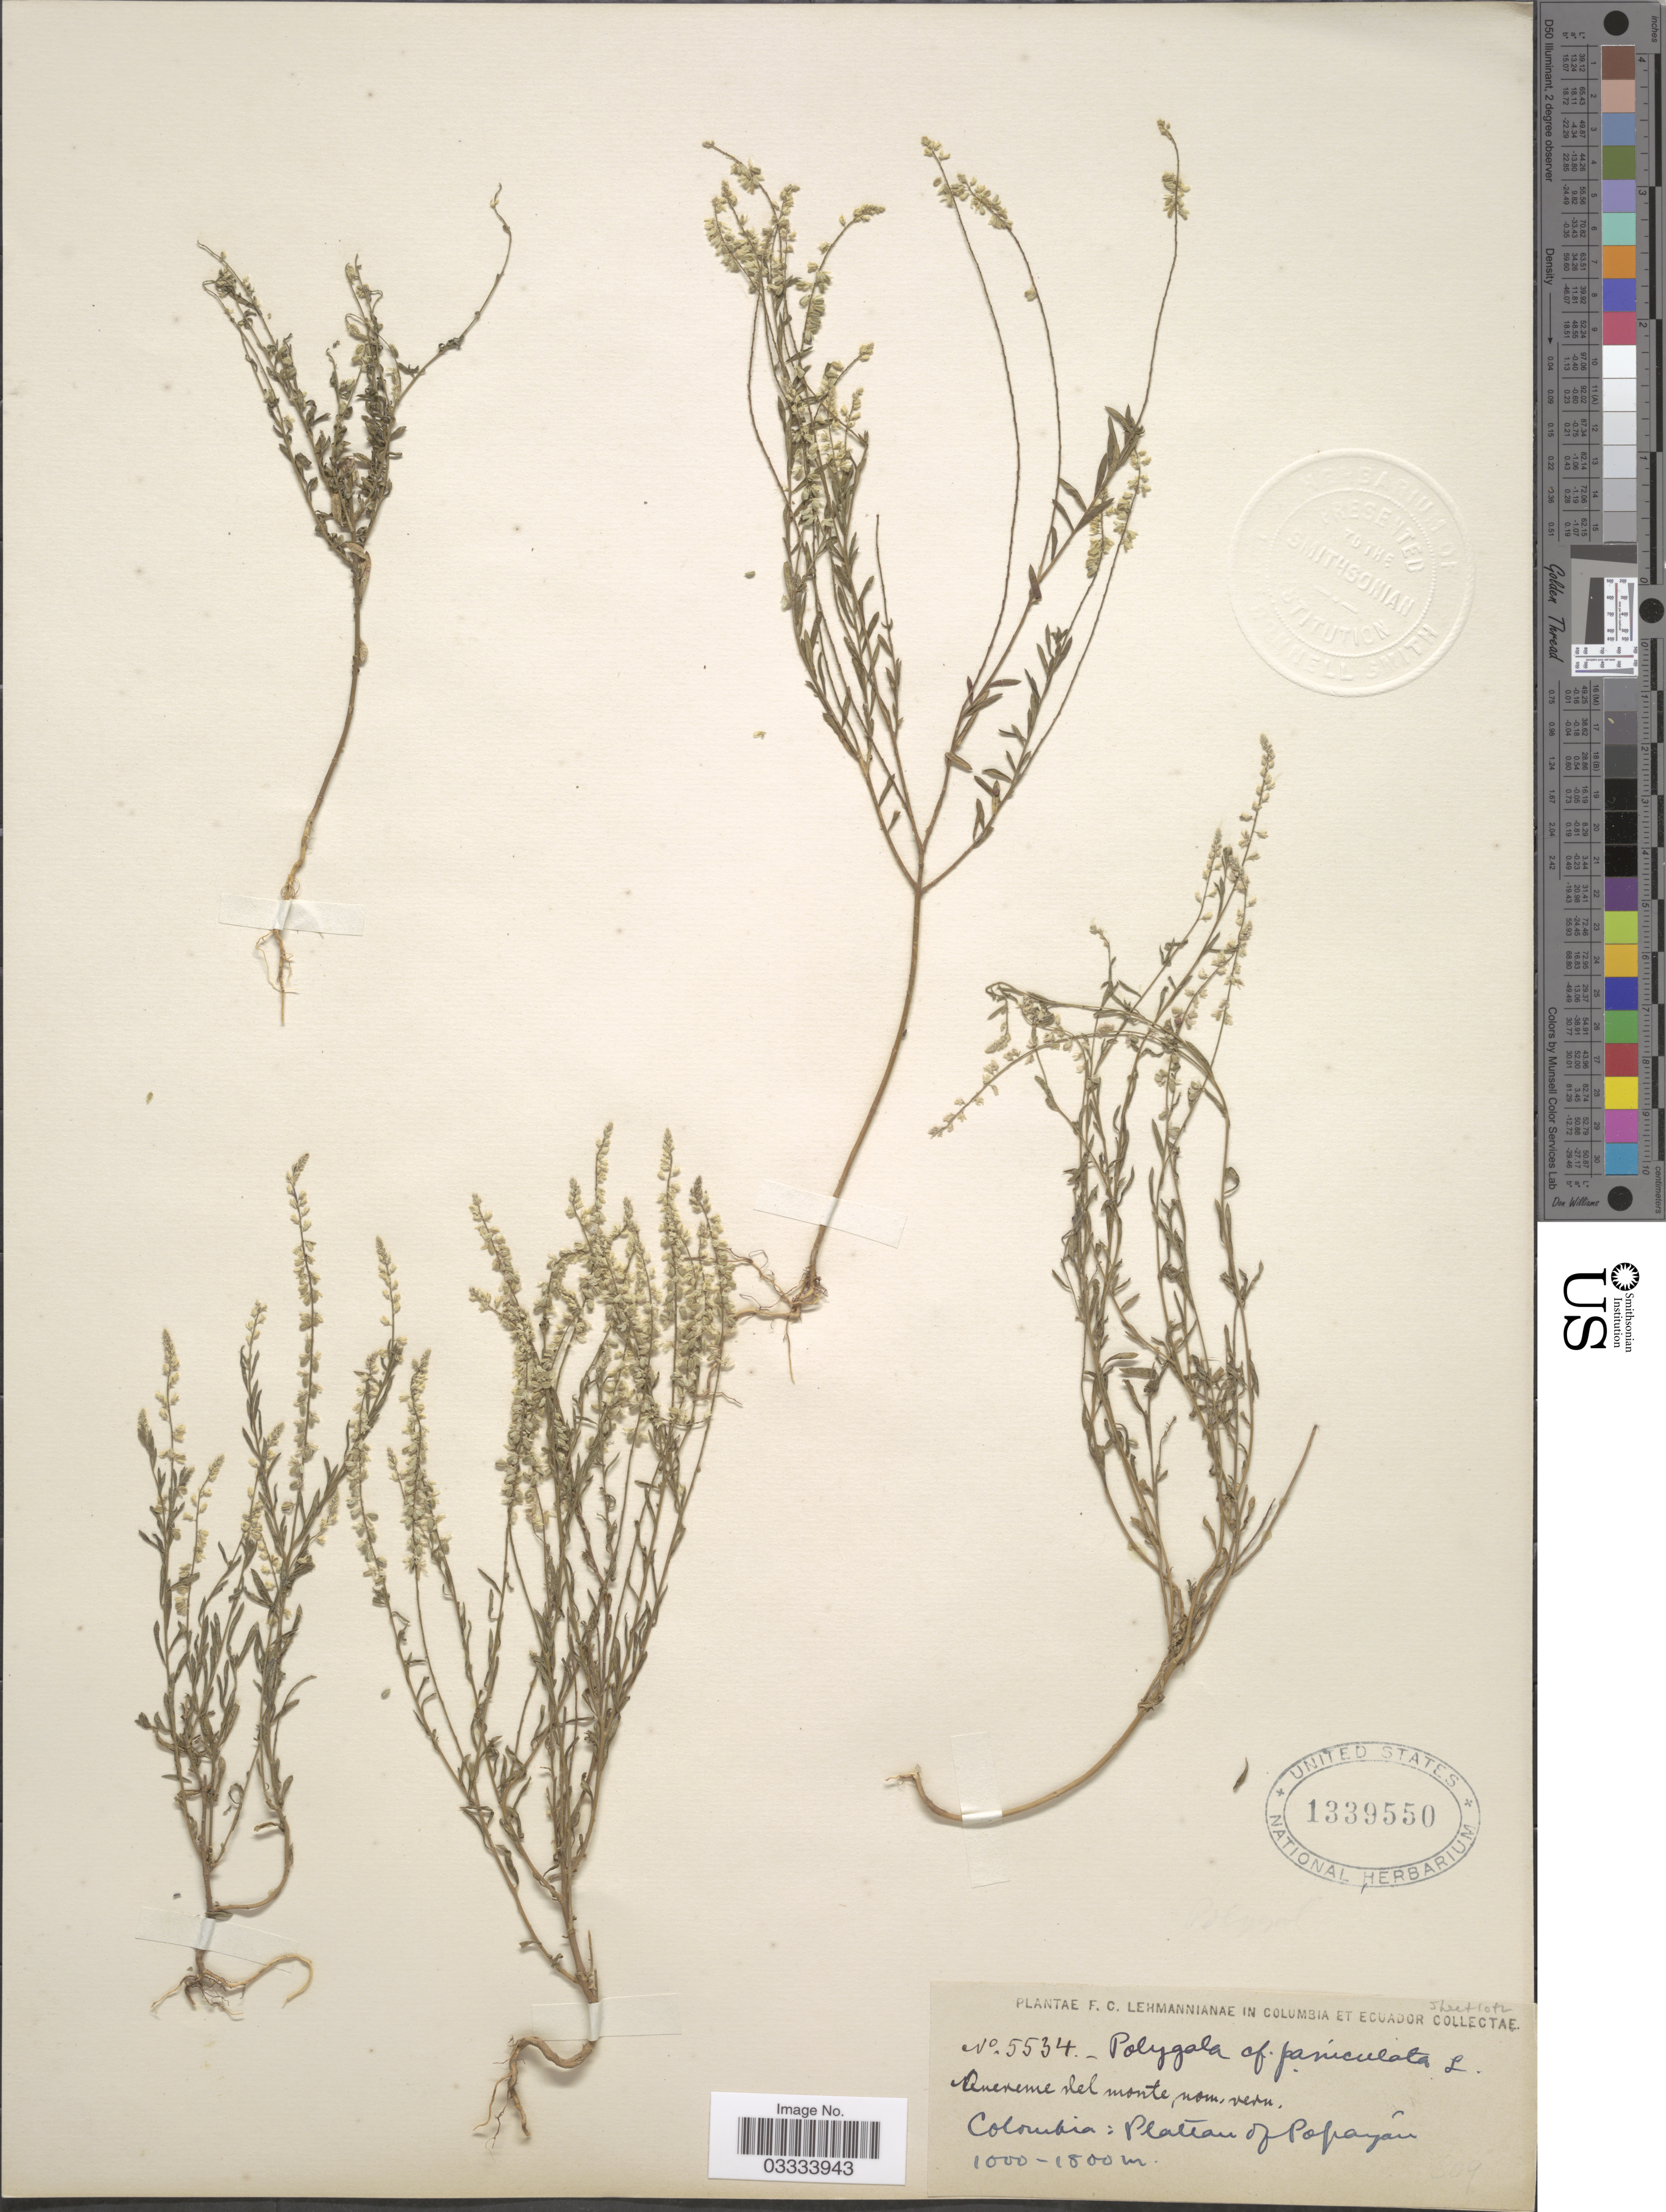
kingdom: Plantae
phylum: Tracheophyta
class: Magnoliopsida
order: Fabales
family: Polygalaceae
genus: Polygala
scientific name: Polygala paniculata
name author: L.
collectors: F. C. Lehmann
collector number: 5534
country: Colombia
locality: Plateau of Popayán.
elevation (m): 1000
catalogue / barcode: US 1339550